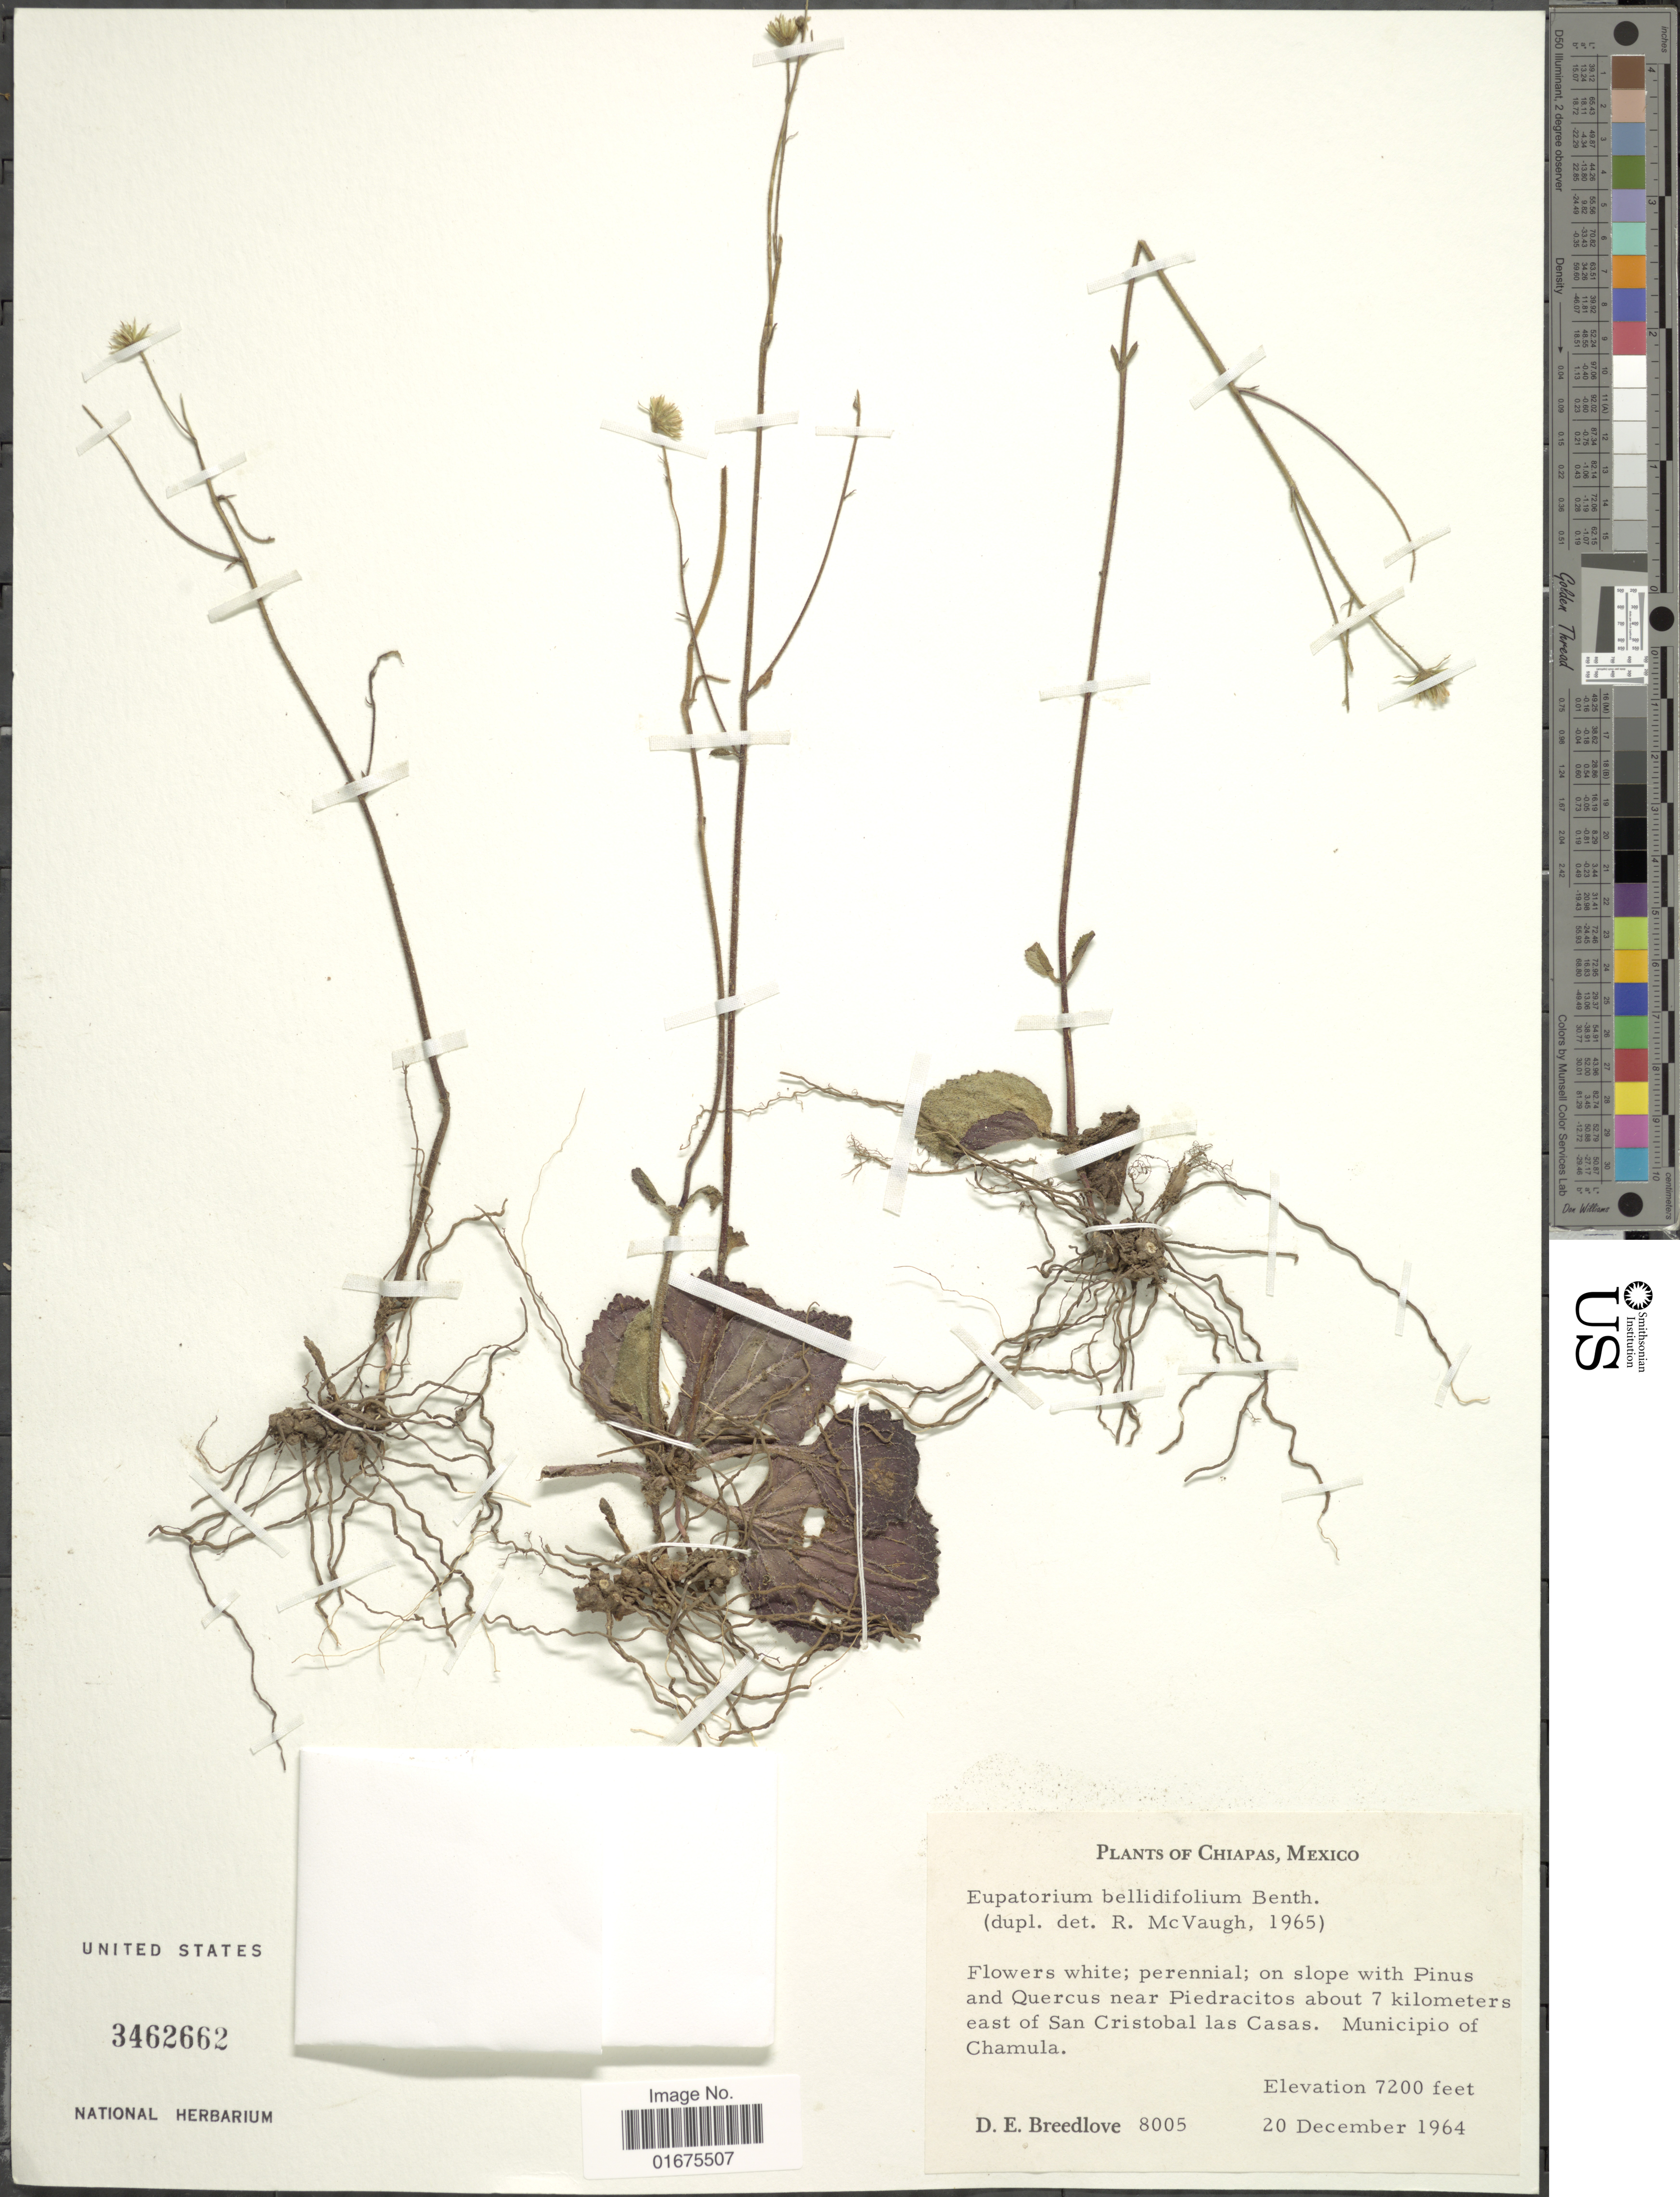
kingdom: Plantae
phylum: Tracheophyta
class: Magnoliopsida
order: Asterales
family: Asteraceae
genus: Ageratina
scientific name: Ageratina bellidifolia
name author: (Benth.) R.M. King & H. Rob.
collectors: D. E. Breedlove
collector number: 8005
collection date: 1964-12-20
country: Mexico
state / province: Chiapas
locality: On slope with Pinus and Quercus near Piedracitos about 7 kilometers east of San Cristobal Las Casas. Muncipio of Chamula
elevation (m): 2195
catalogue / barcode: US 3462662